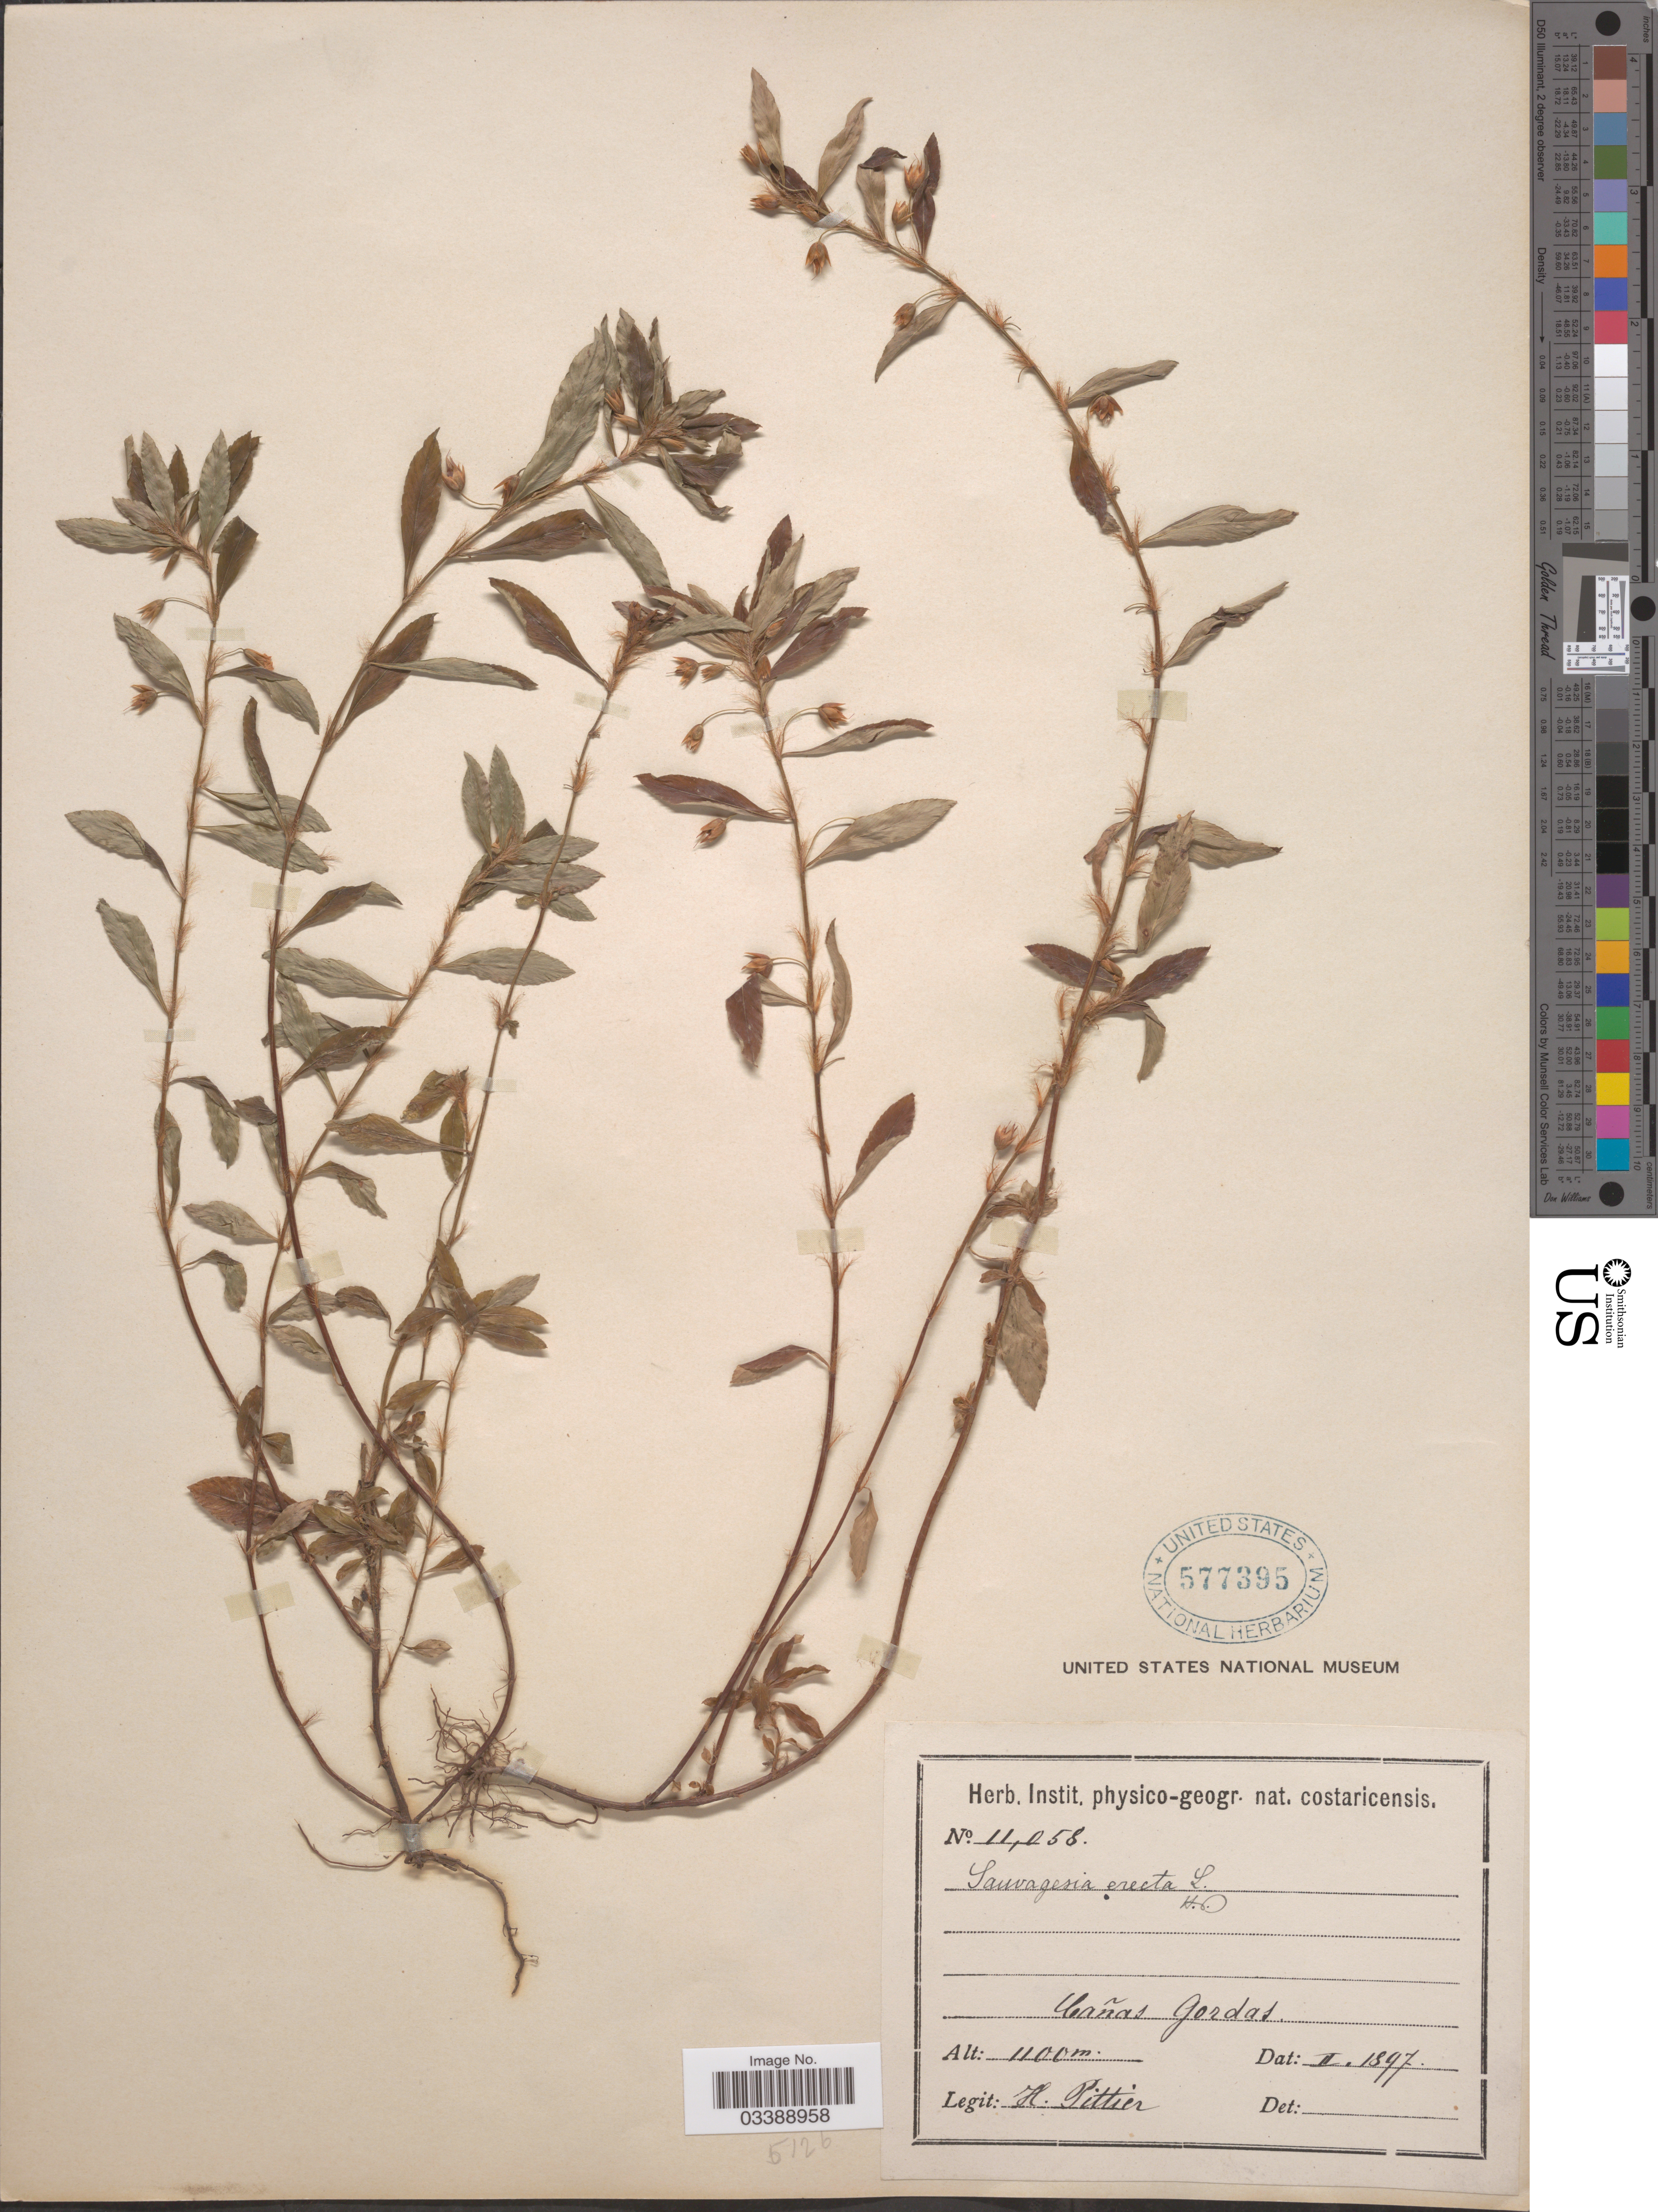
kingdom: Plantae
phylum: Tracheophyta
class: Magnoliopsida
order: Malpighiales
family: Ochnaceae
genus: Sauvagesia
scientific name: Sauvagesia erecta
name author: L.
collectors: H. F. Pittier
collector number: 11058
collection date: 1897-02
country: Costa Rica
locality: Cañas Gordas.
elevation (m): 1100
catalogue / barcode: US 577395